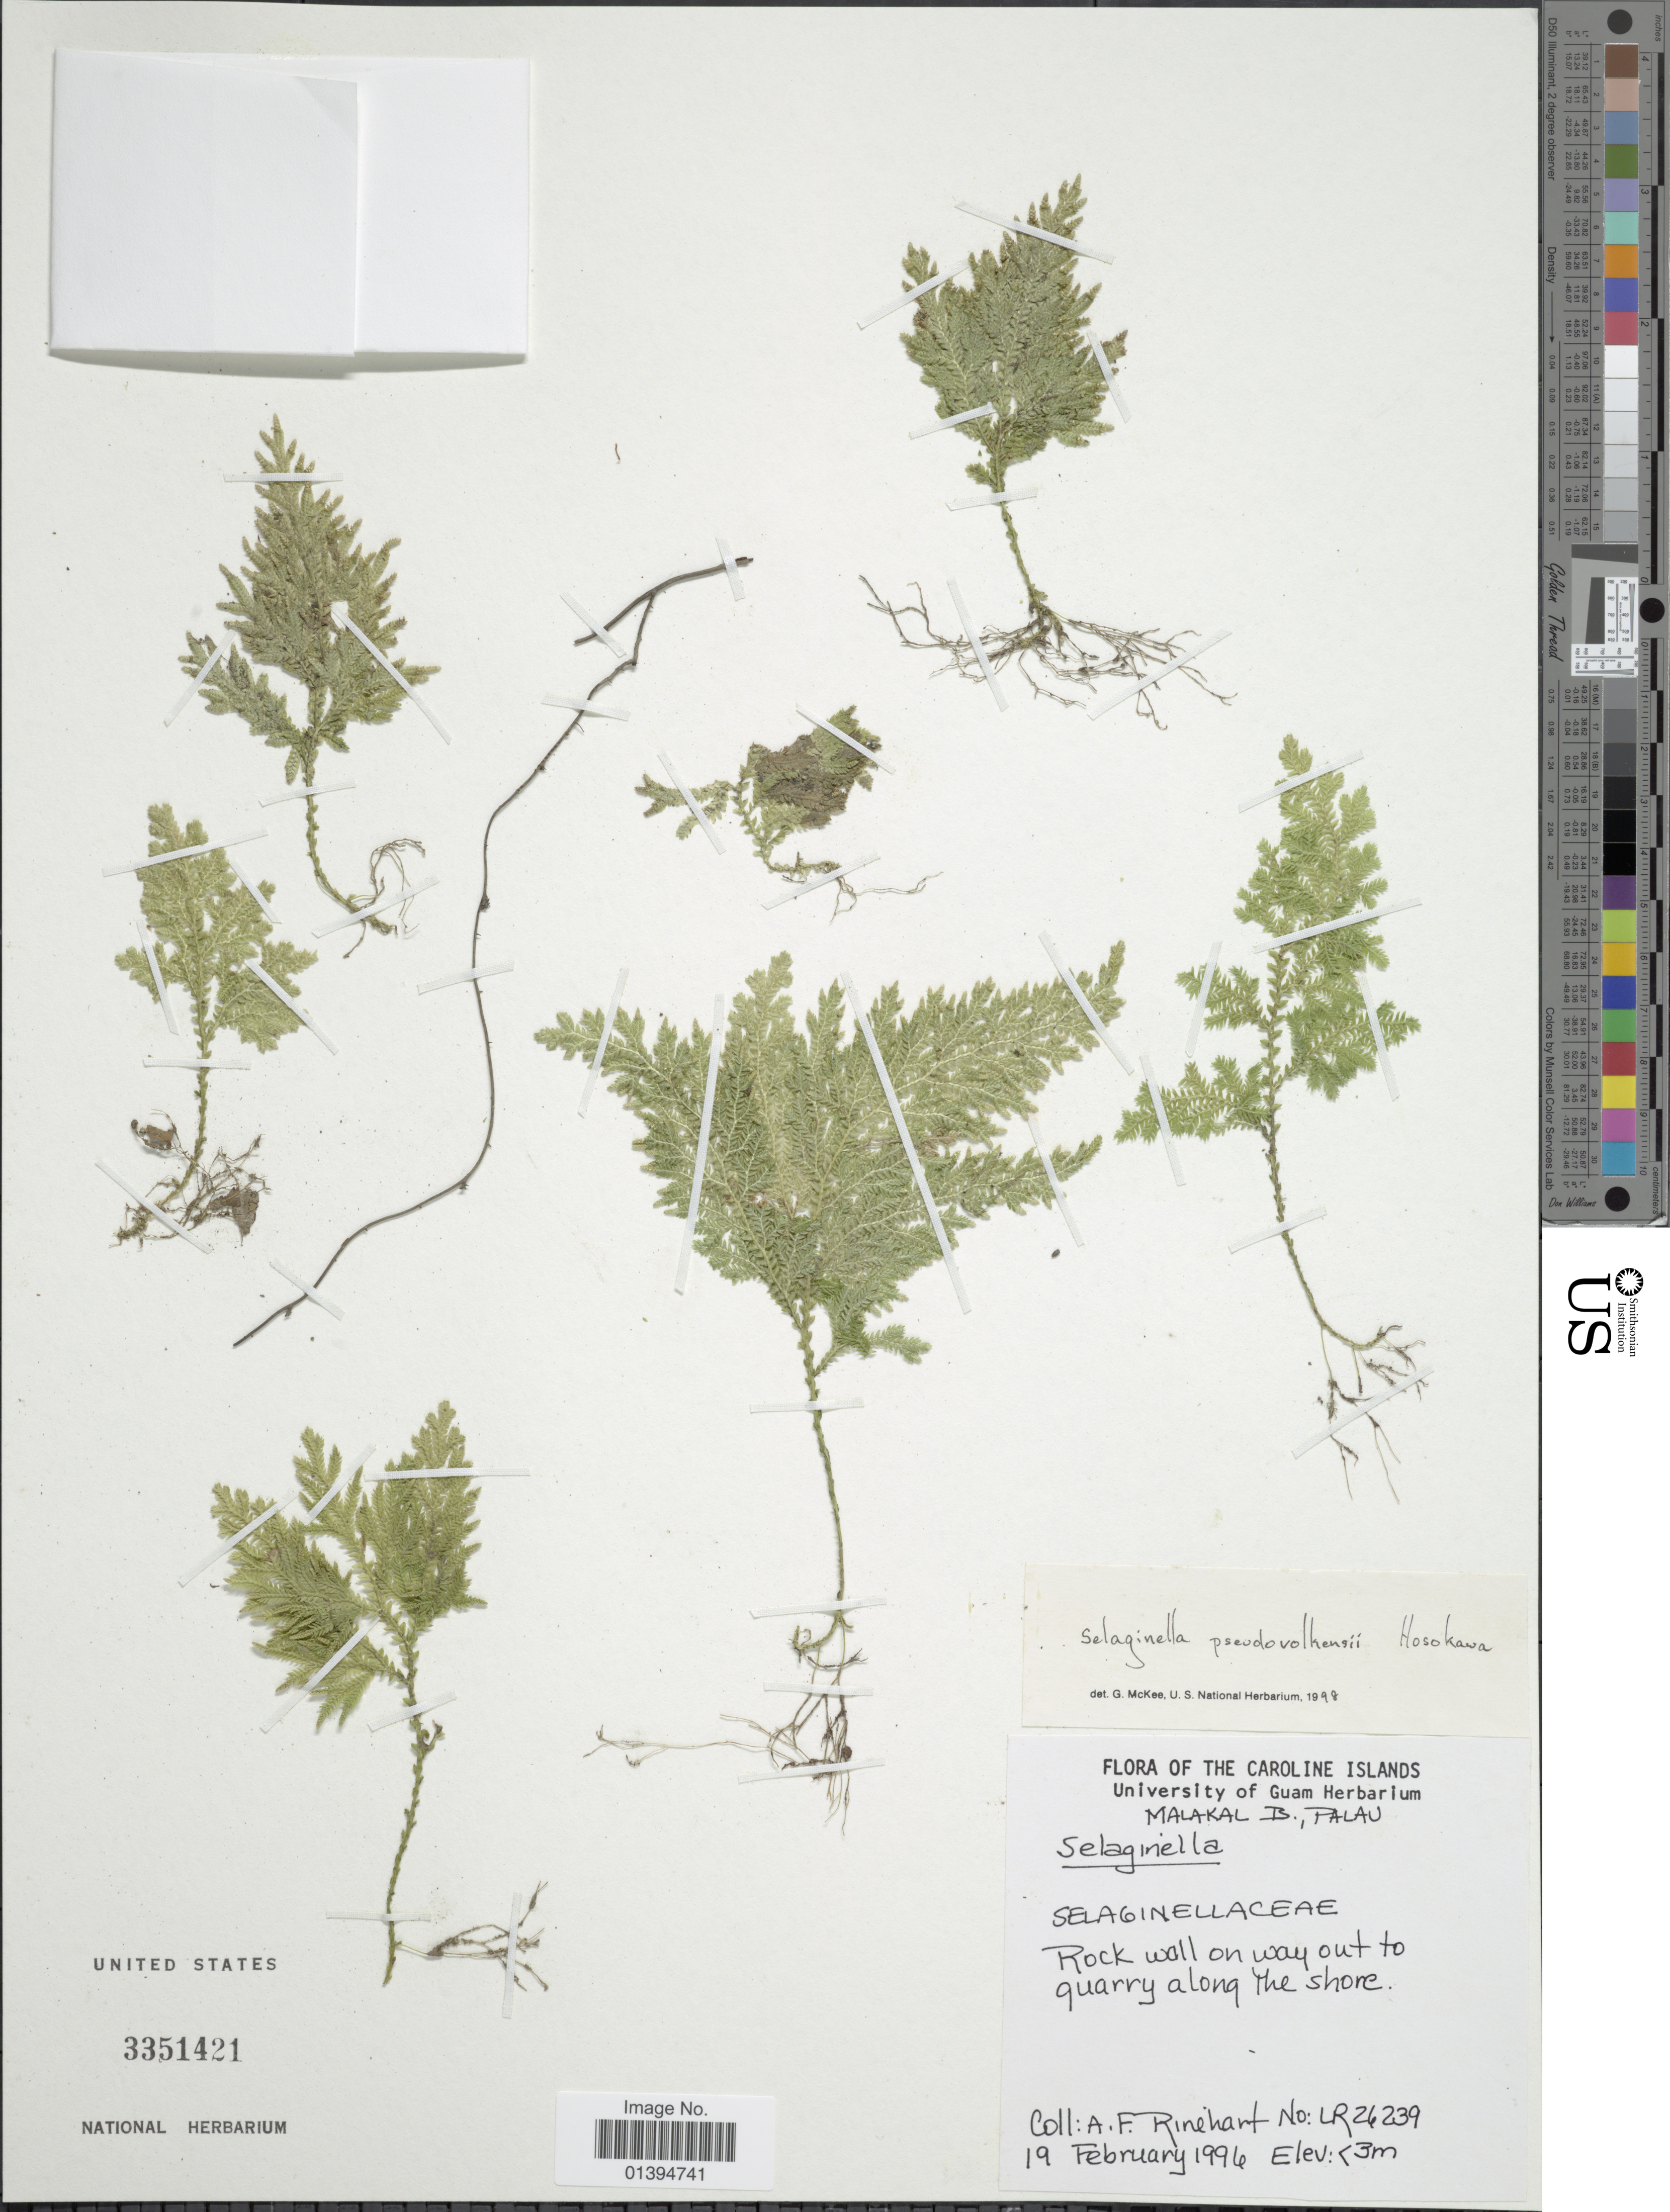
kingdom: Plantae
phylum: Tracheophyta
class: Lycopodiopsida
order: Selaginellales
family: Selaginellaceae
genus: Selaginella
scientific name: Selaginella pseudo-volkensii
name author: Hosok.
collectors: A. Rinehart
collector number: LR26239*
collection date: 1996-02-19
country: Palau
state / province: Koror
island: Ngemelachel [Malakal]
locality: Malakal Is.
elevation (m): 3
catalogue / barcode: US 3351421